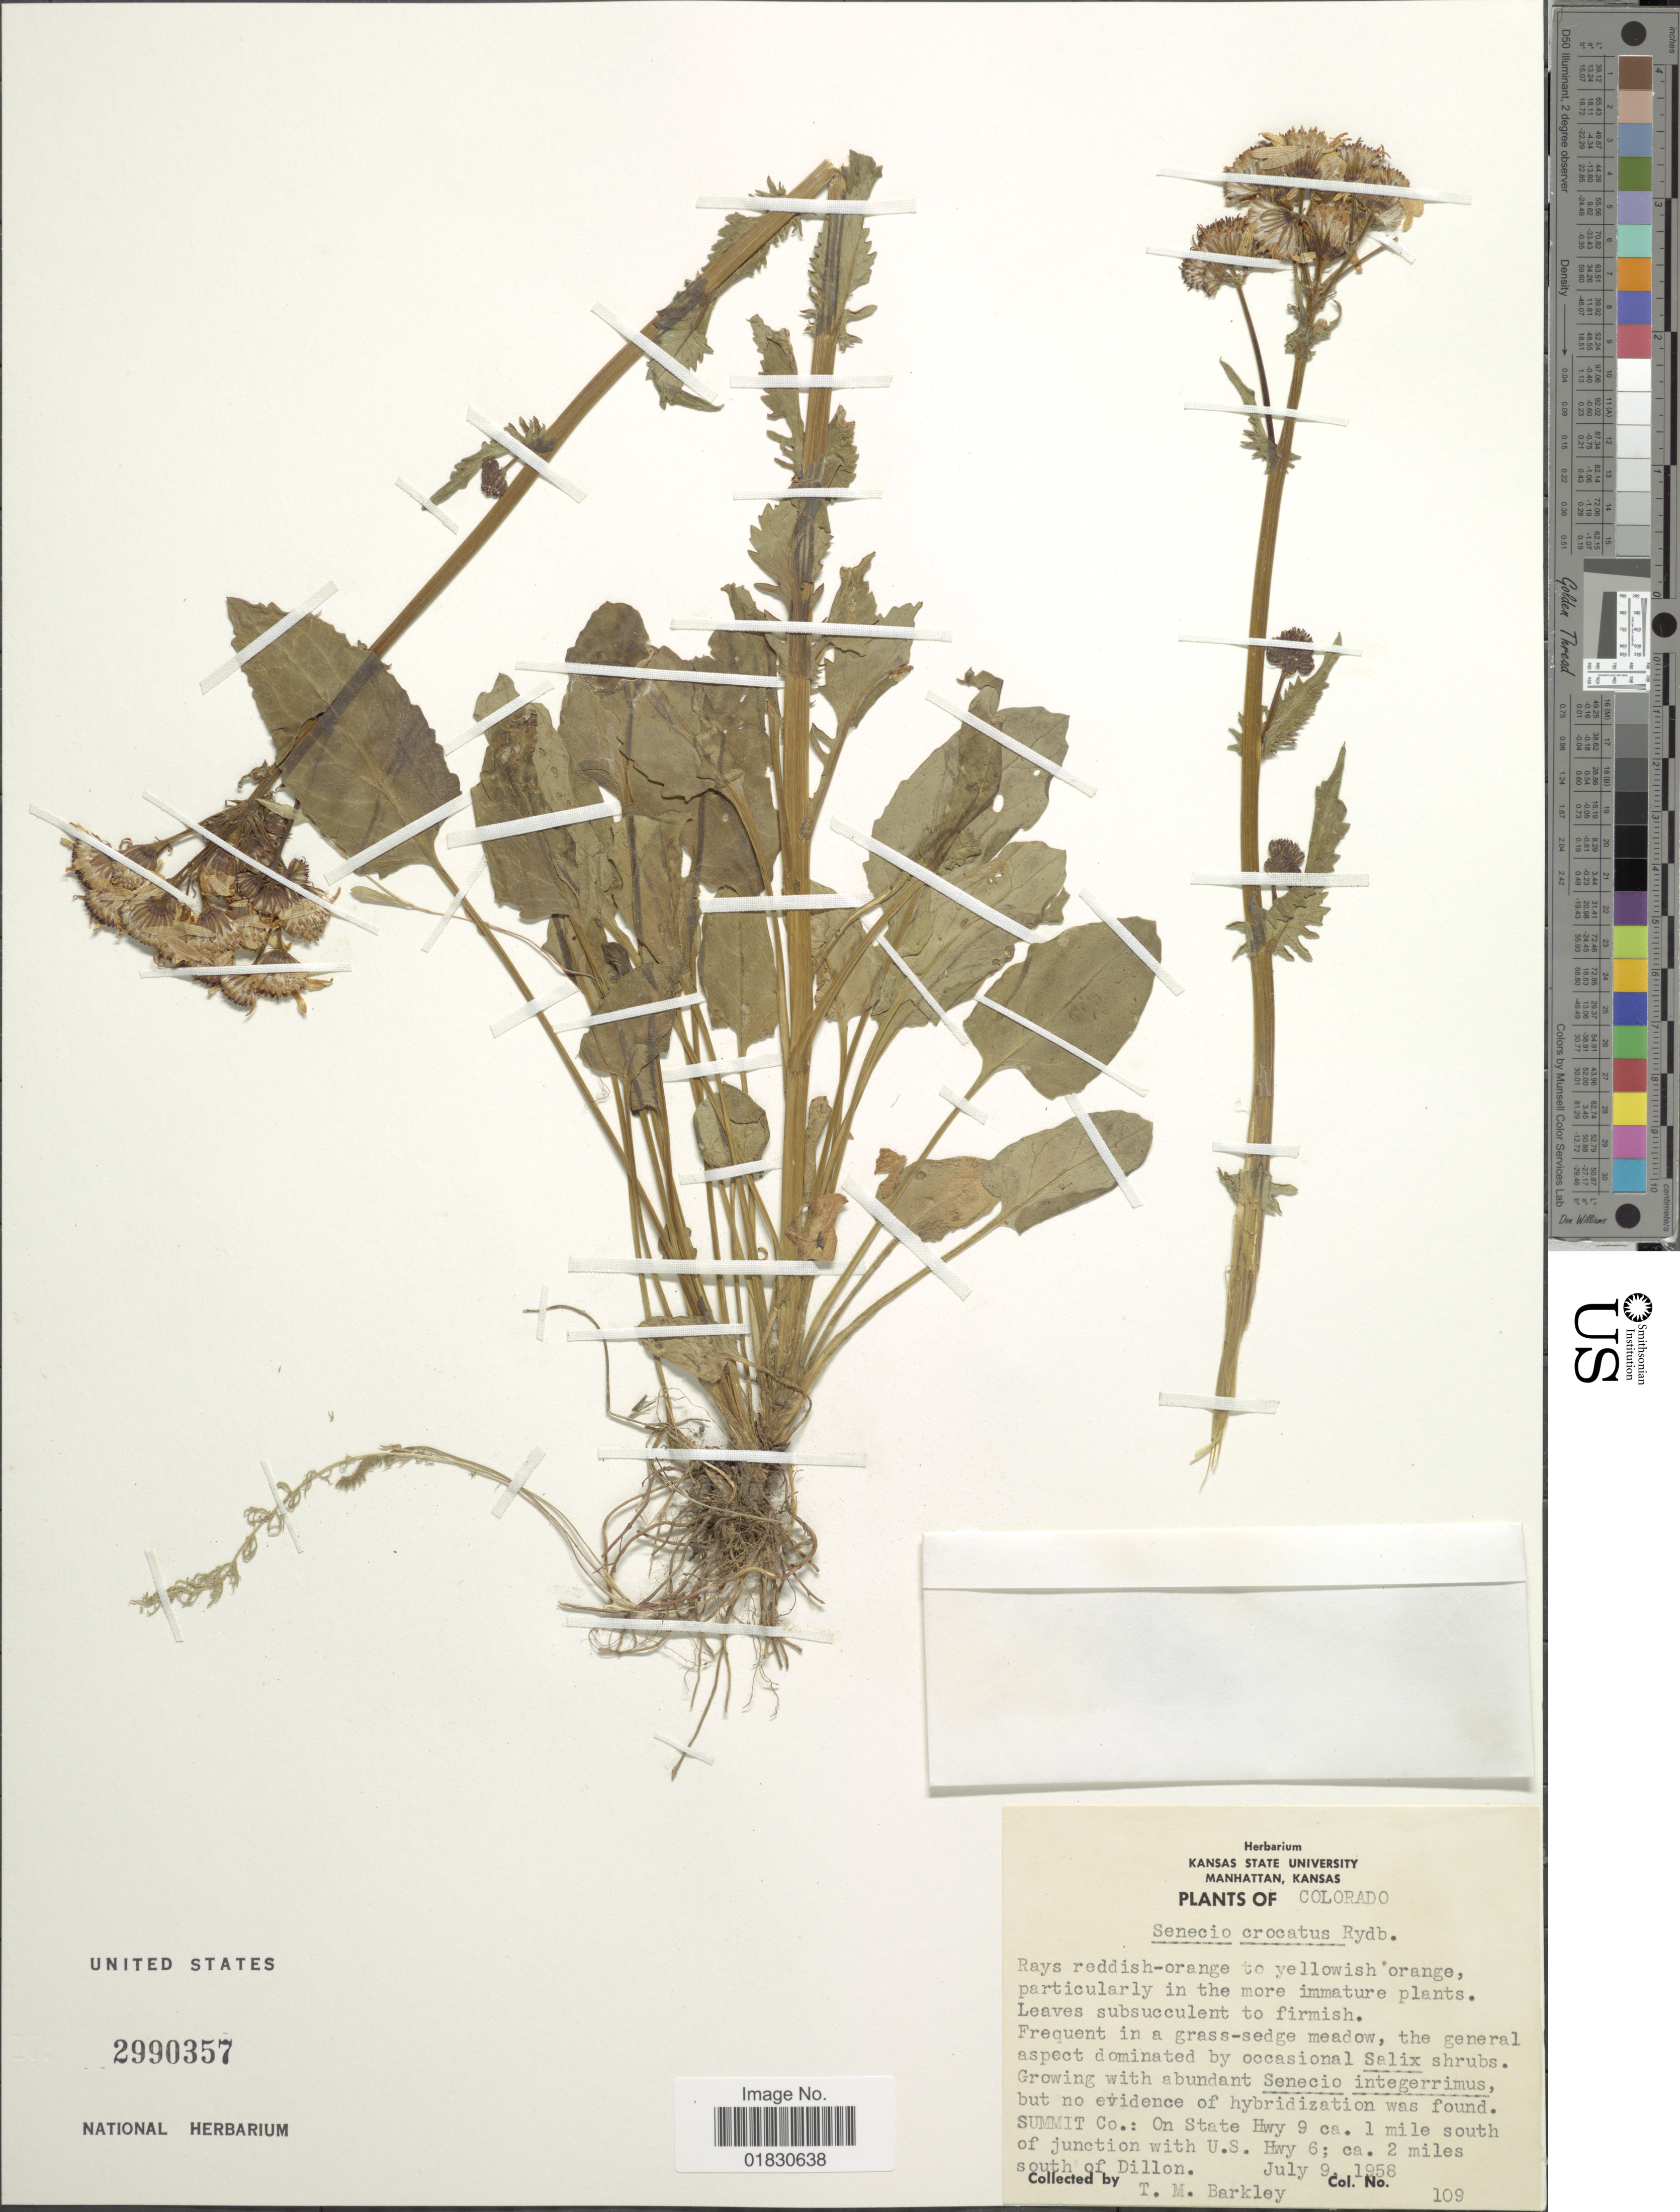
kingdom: Plantae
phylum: Tracheophyta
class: Magnoliopsida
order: Asterales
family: Asteraceae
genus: Packera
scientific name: Packera crocata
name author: (Rydb.) W.A. Weber & Á. Löve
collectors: T. M. Barkley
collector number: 108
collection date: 1958-07-09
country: United States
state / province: Colorado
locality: Summit Co.: On State Hwy 9, 1 mile south of junction with U. S. Hwy 6, 2 miles south of Dillon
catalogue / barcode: US 2990357